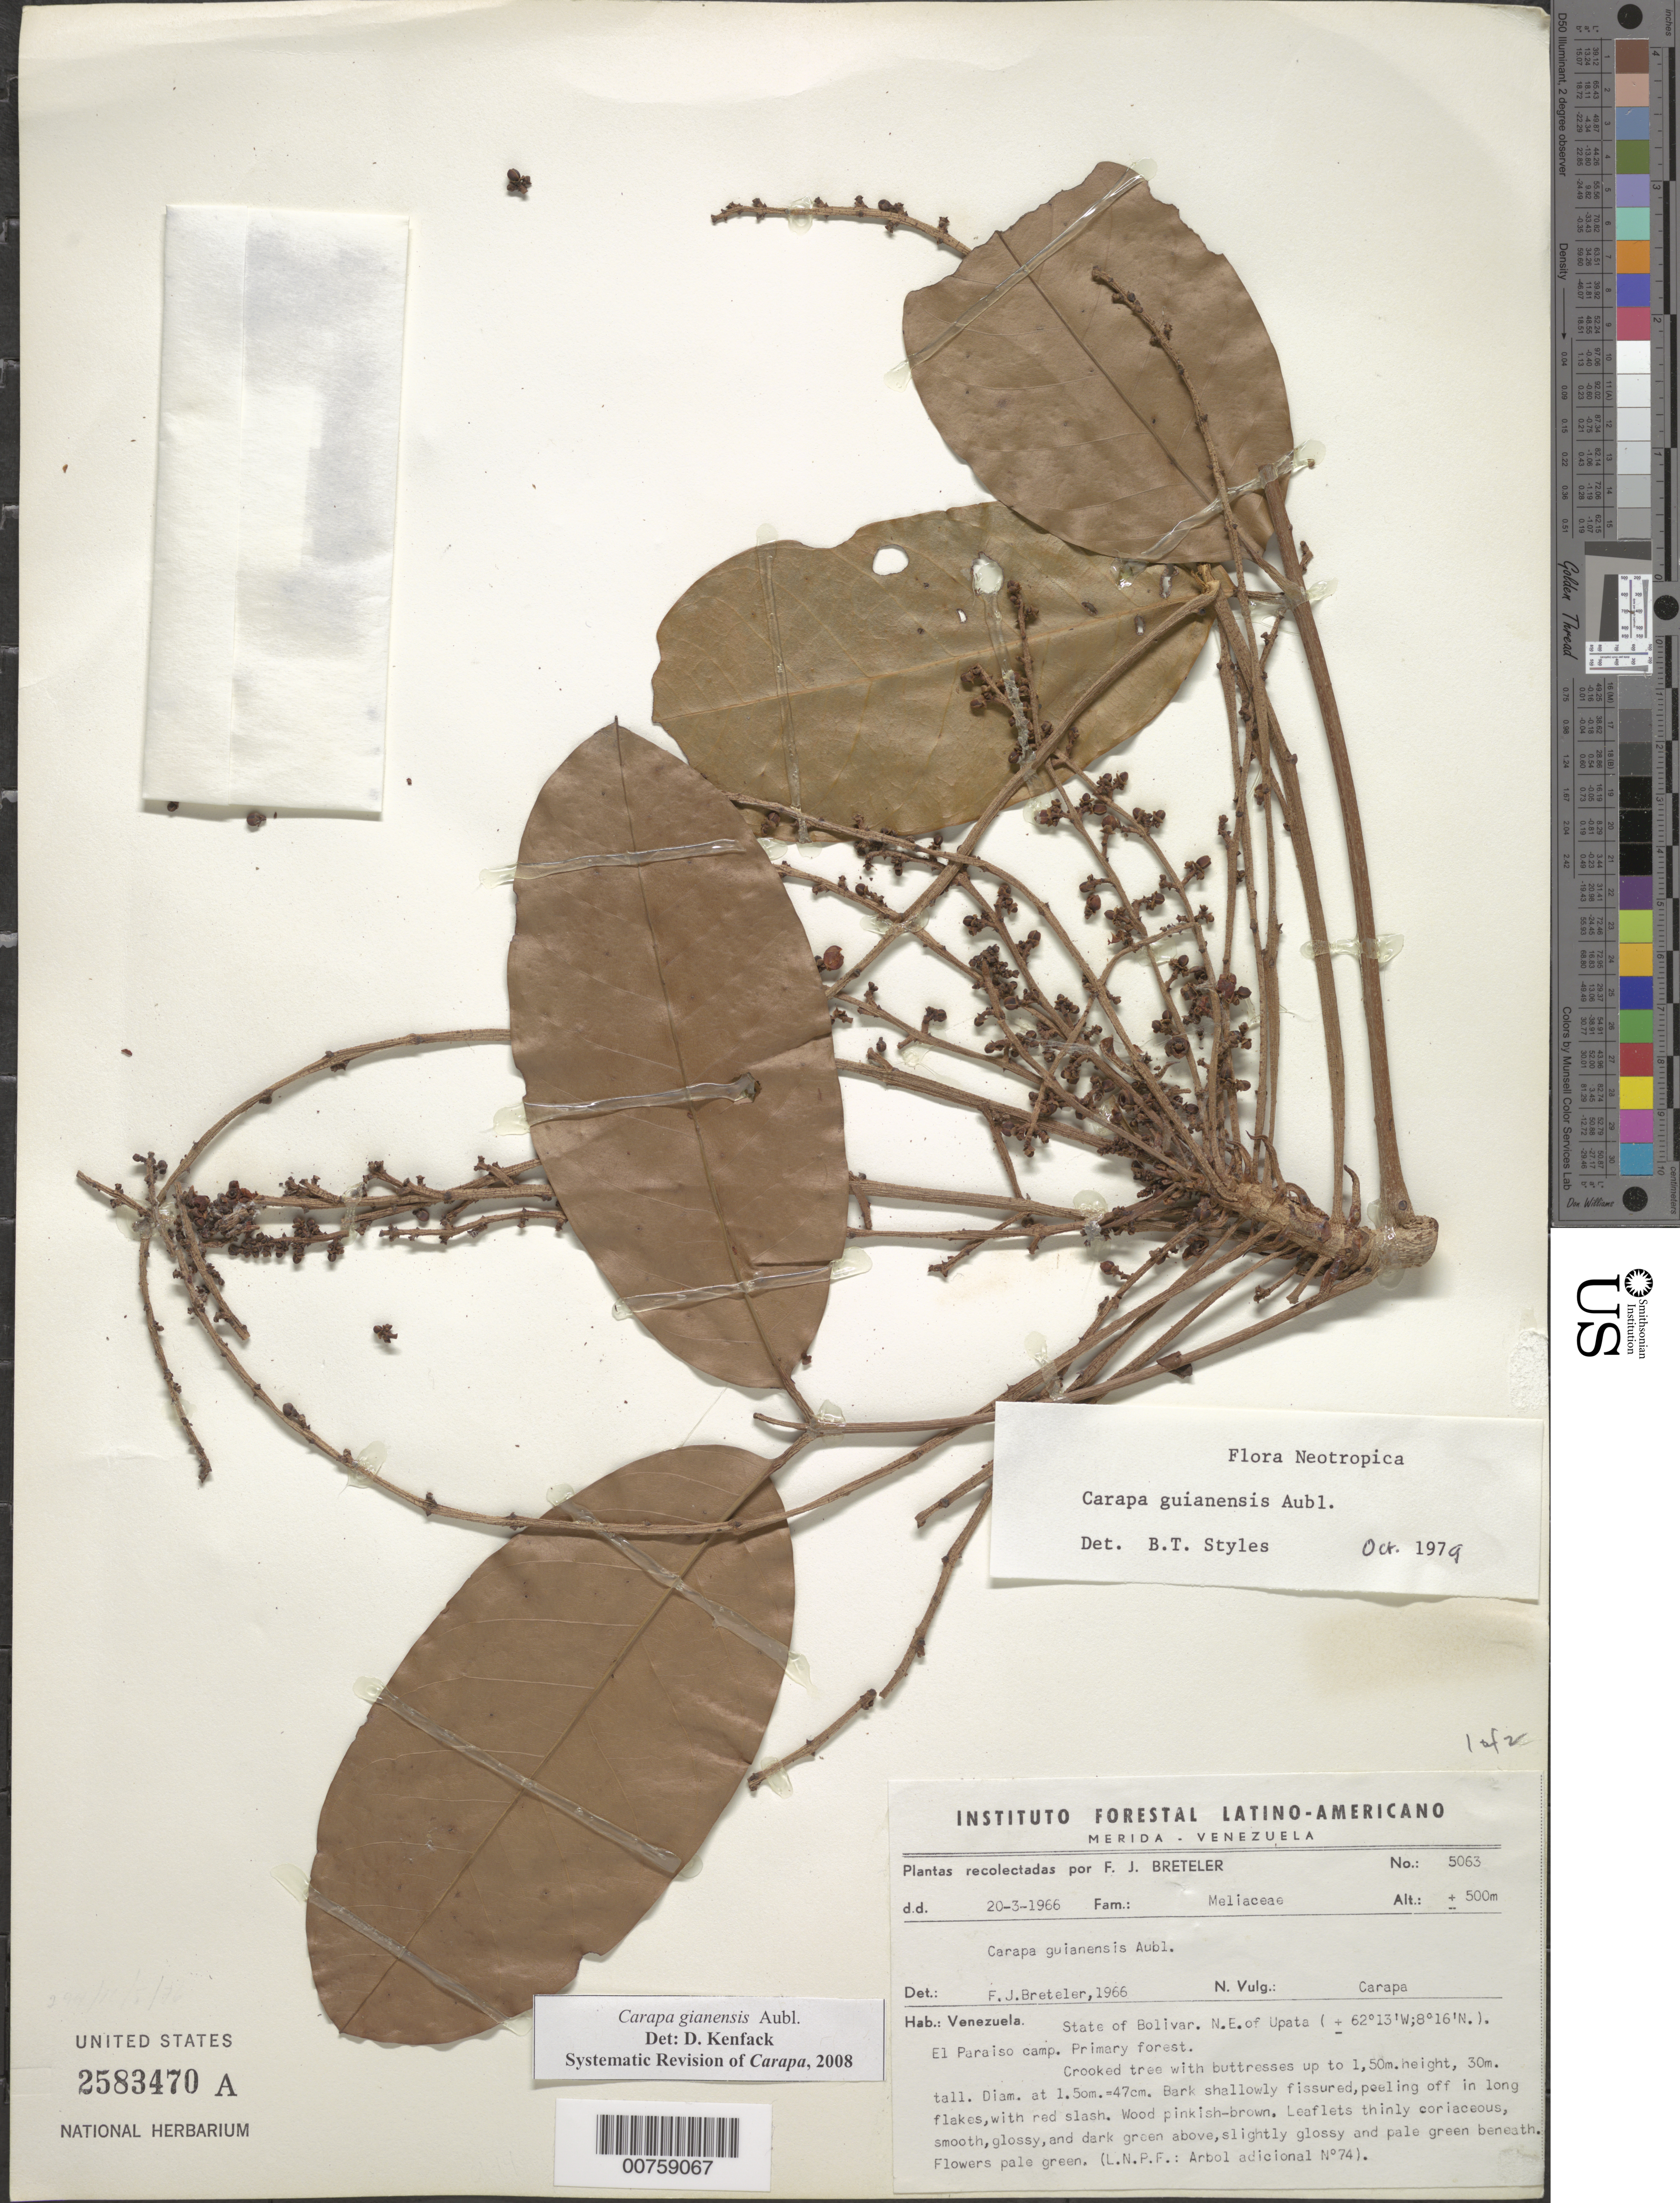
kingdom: Plantae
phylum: Tracheophyta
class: Magnoliopsida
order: Sapindales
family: Meliaceae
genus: Carapa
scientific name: Carapa guianensis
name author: Aubl.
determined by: Styles, B. T.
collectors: F. J. Breteler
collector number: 5063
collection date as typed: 20-Mar-66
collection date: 1966-03-20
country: Venezuela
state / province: Bolívar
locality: Upata, NE of, near El Paraiso camp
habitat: Primary forest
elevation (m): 500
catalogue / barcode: US 2583479A